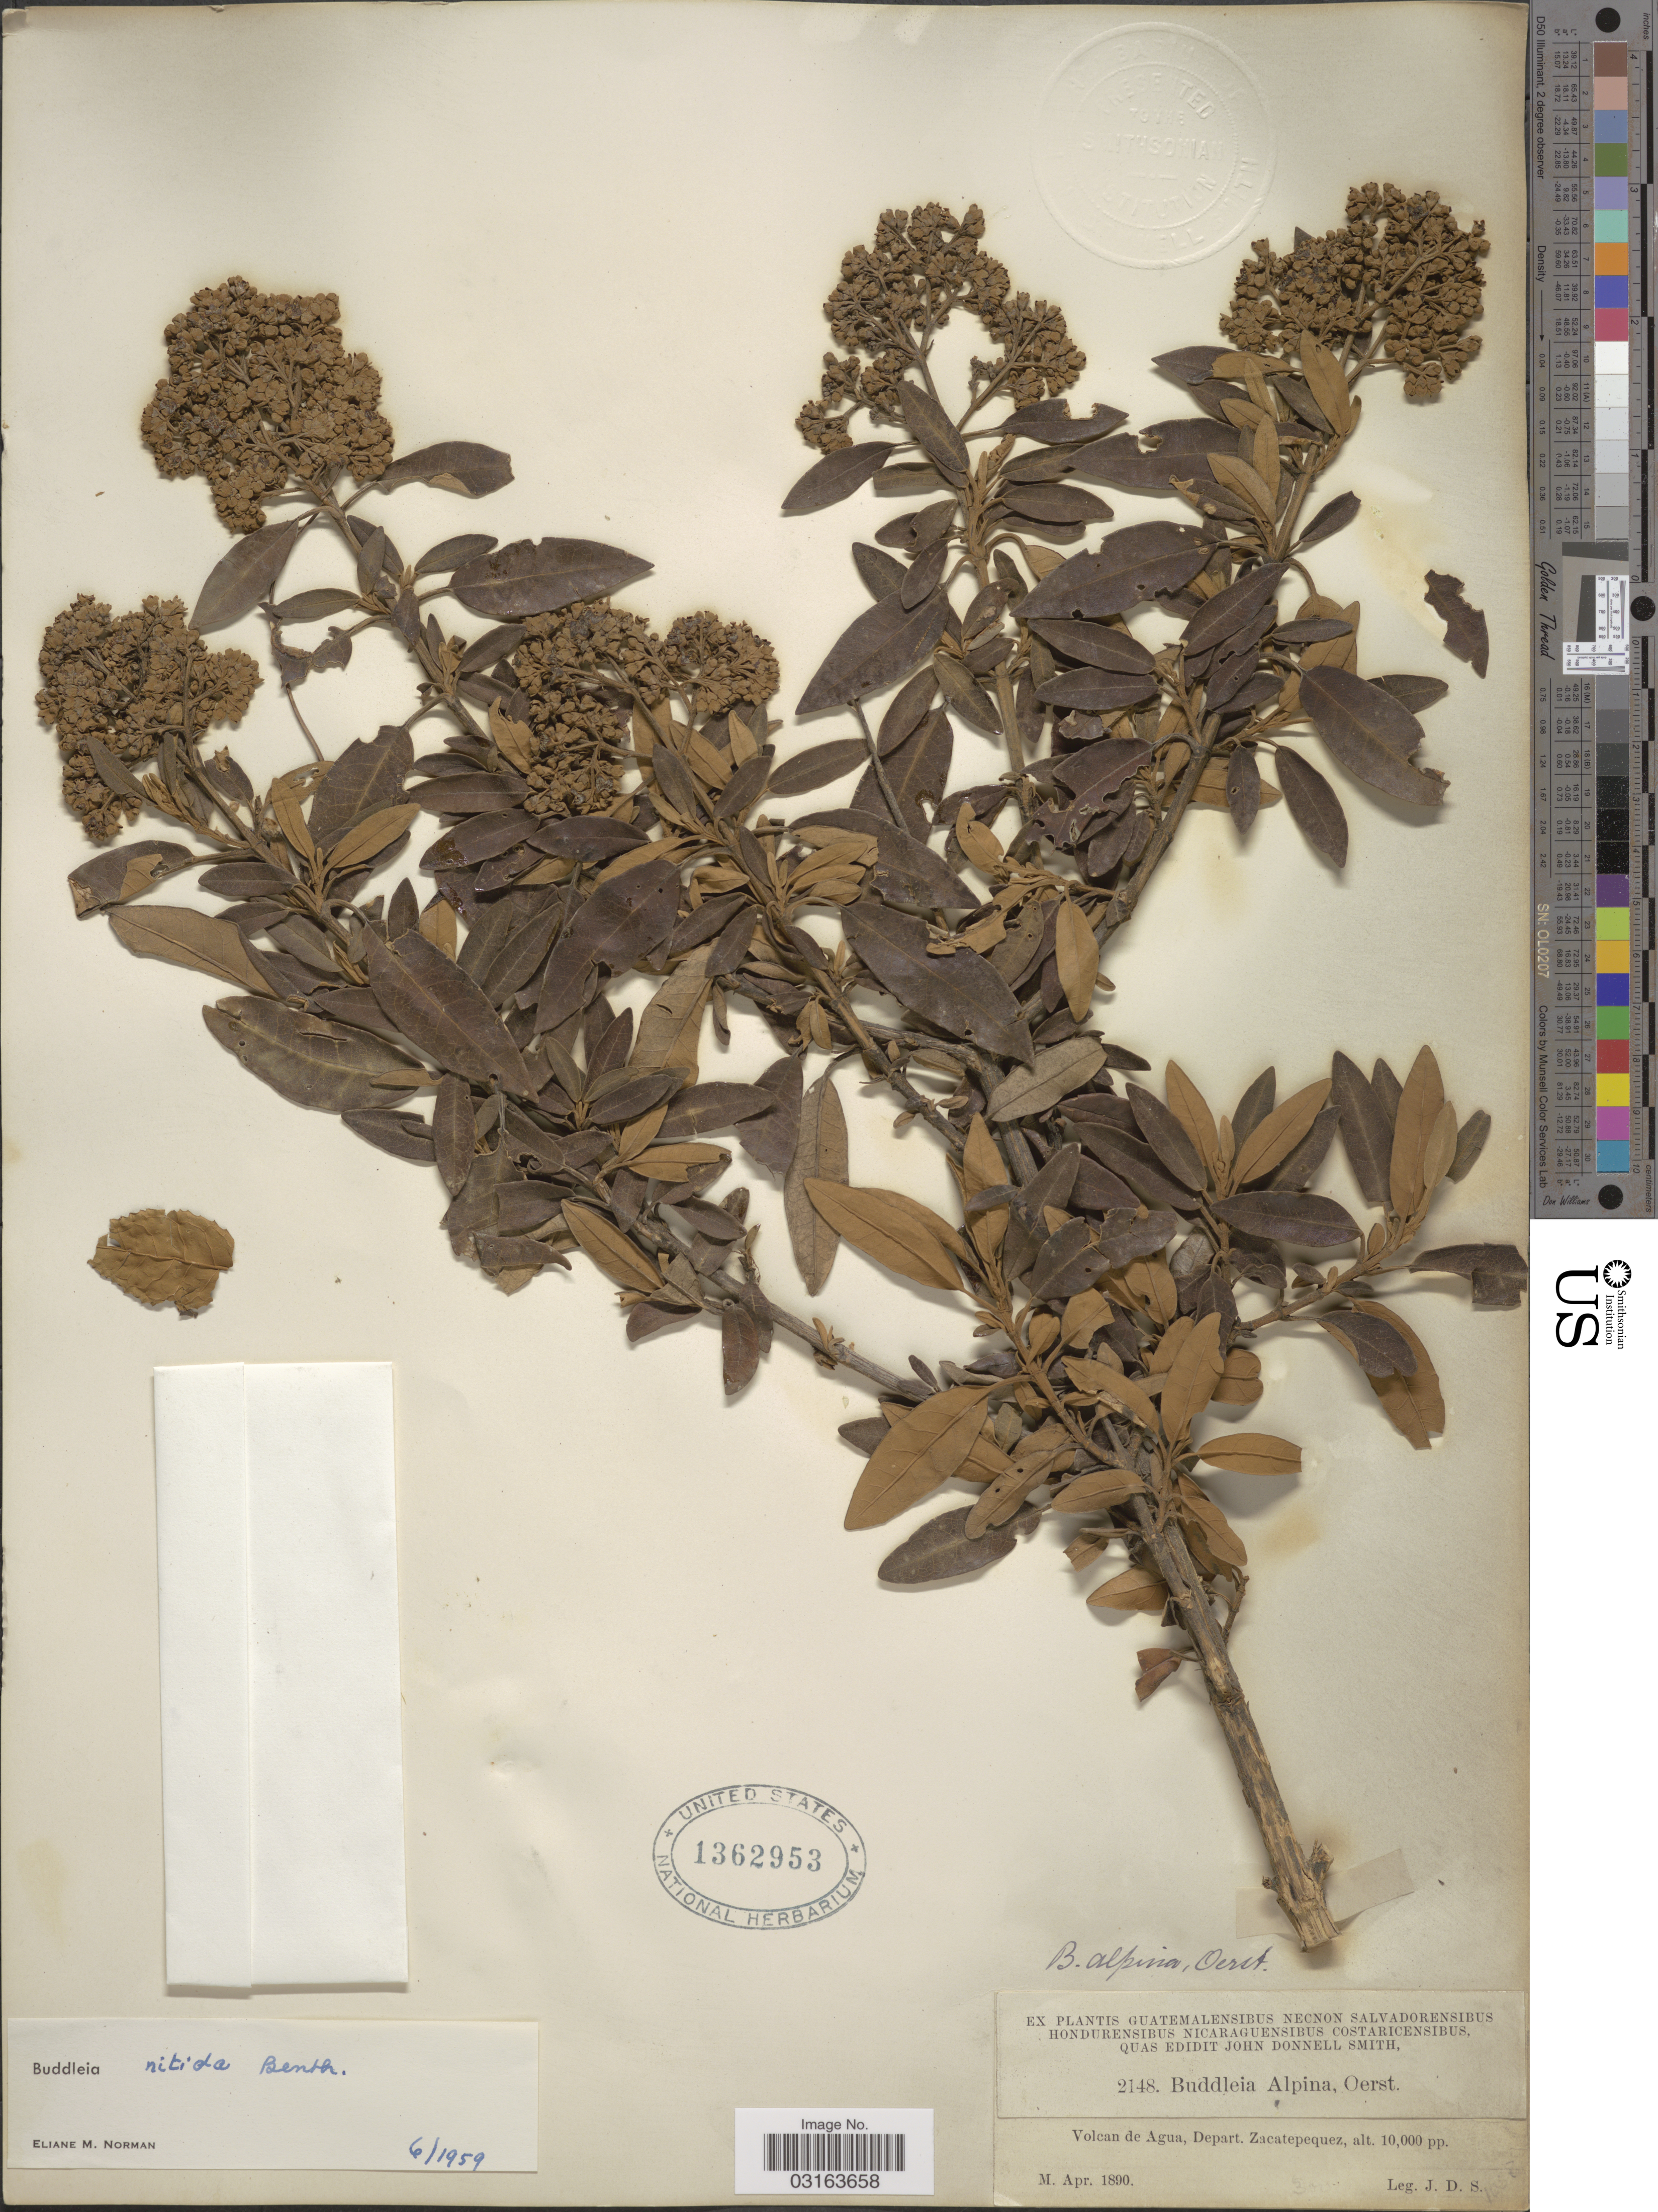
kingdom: Plantae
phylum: Tracheophyta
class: Magnoliopsida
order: Lamiales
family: Scrophulariaceae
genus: Buddleja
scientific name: Buddleja nitida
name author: Benth.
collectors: J. Donnell Smith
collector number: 2148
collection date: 1890-04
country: Guatemala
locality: Volcan de Agua, Depart. Zacatepequez.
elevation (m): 3048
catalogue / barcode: US 1362953